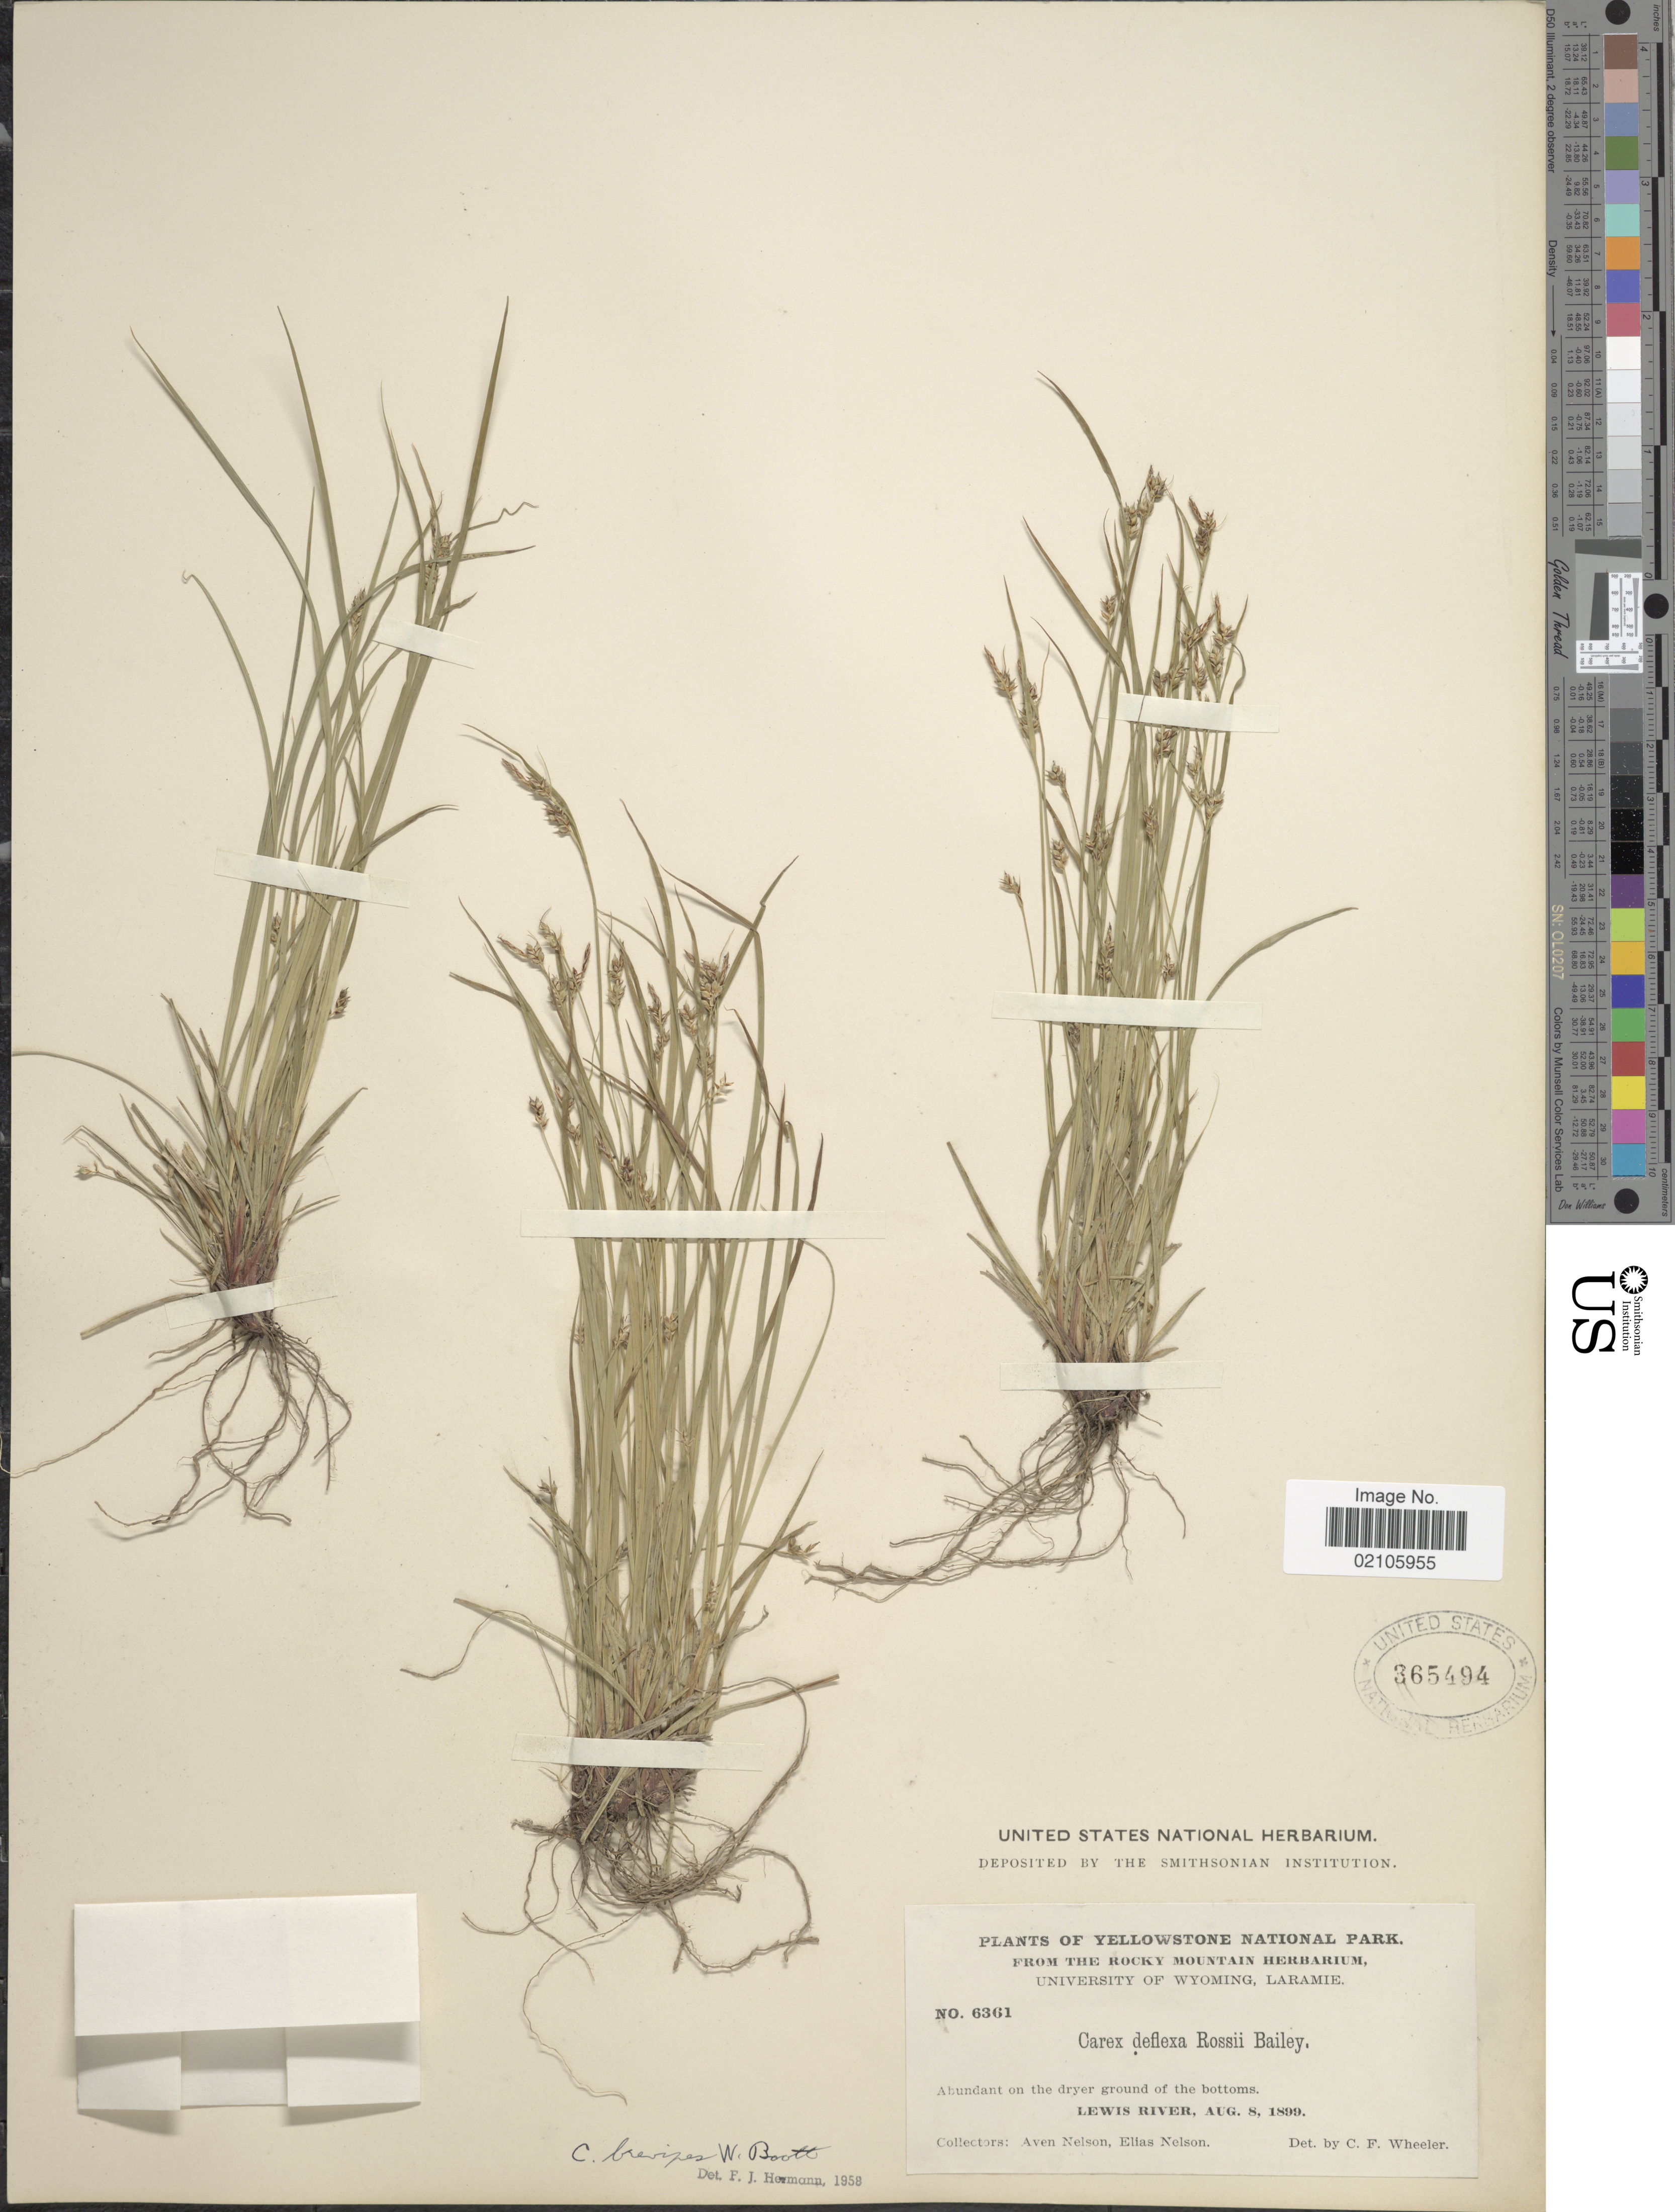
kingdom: Plantae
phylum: Tracheophyta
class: Liliopsida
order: Poales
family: Cyperaceae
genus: Carex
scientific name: Carex rossii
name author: Boott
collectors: A. Nelson & E. Nelson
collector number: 6361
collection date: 1899-08-08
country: United States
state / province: Wyoming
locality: Yellowstone National Park, Abundant on the dryer ground of the bottoms. Lewis River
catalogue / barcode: US 65494